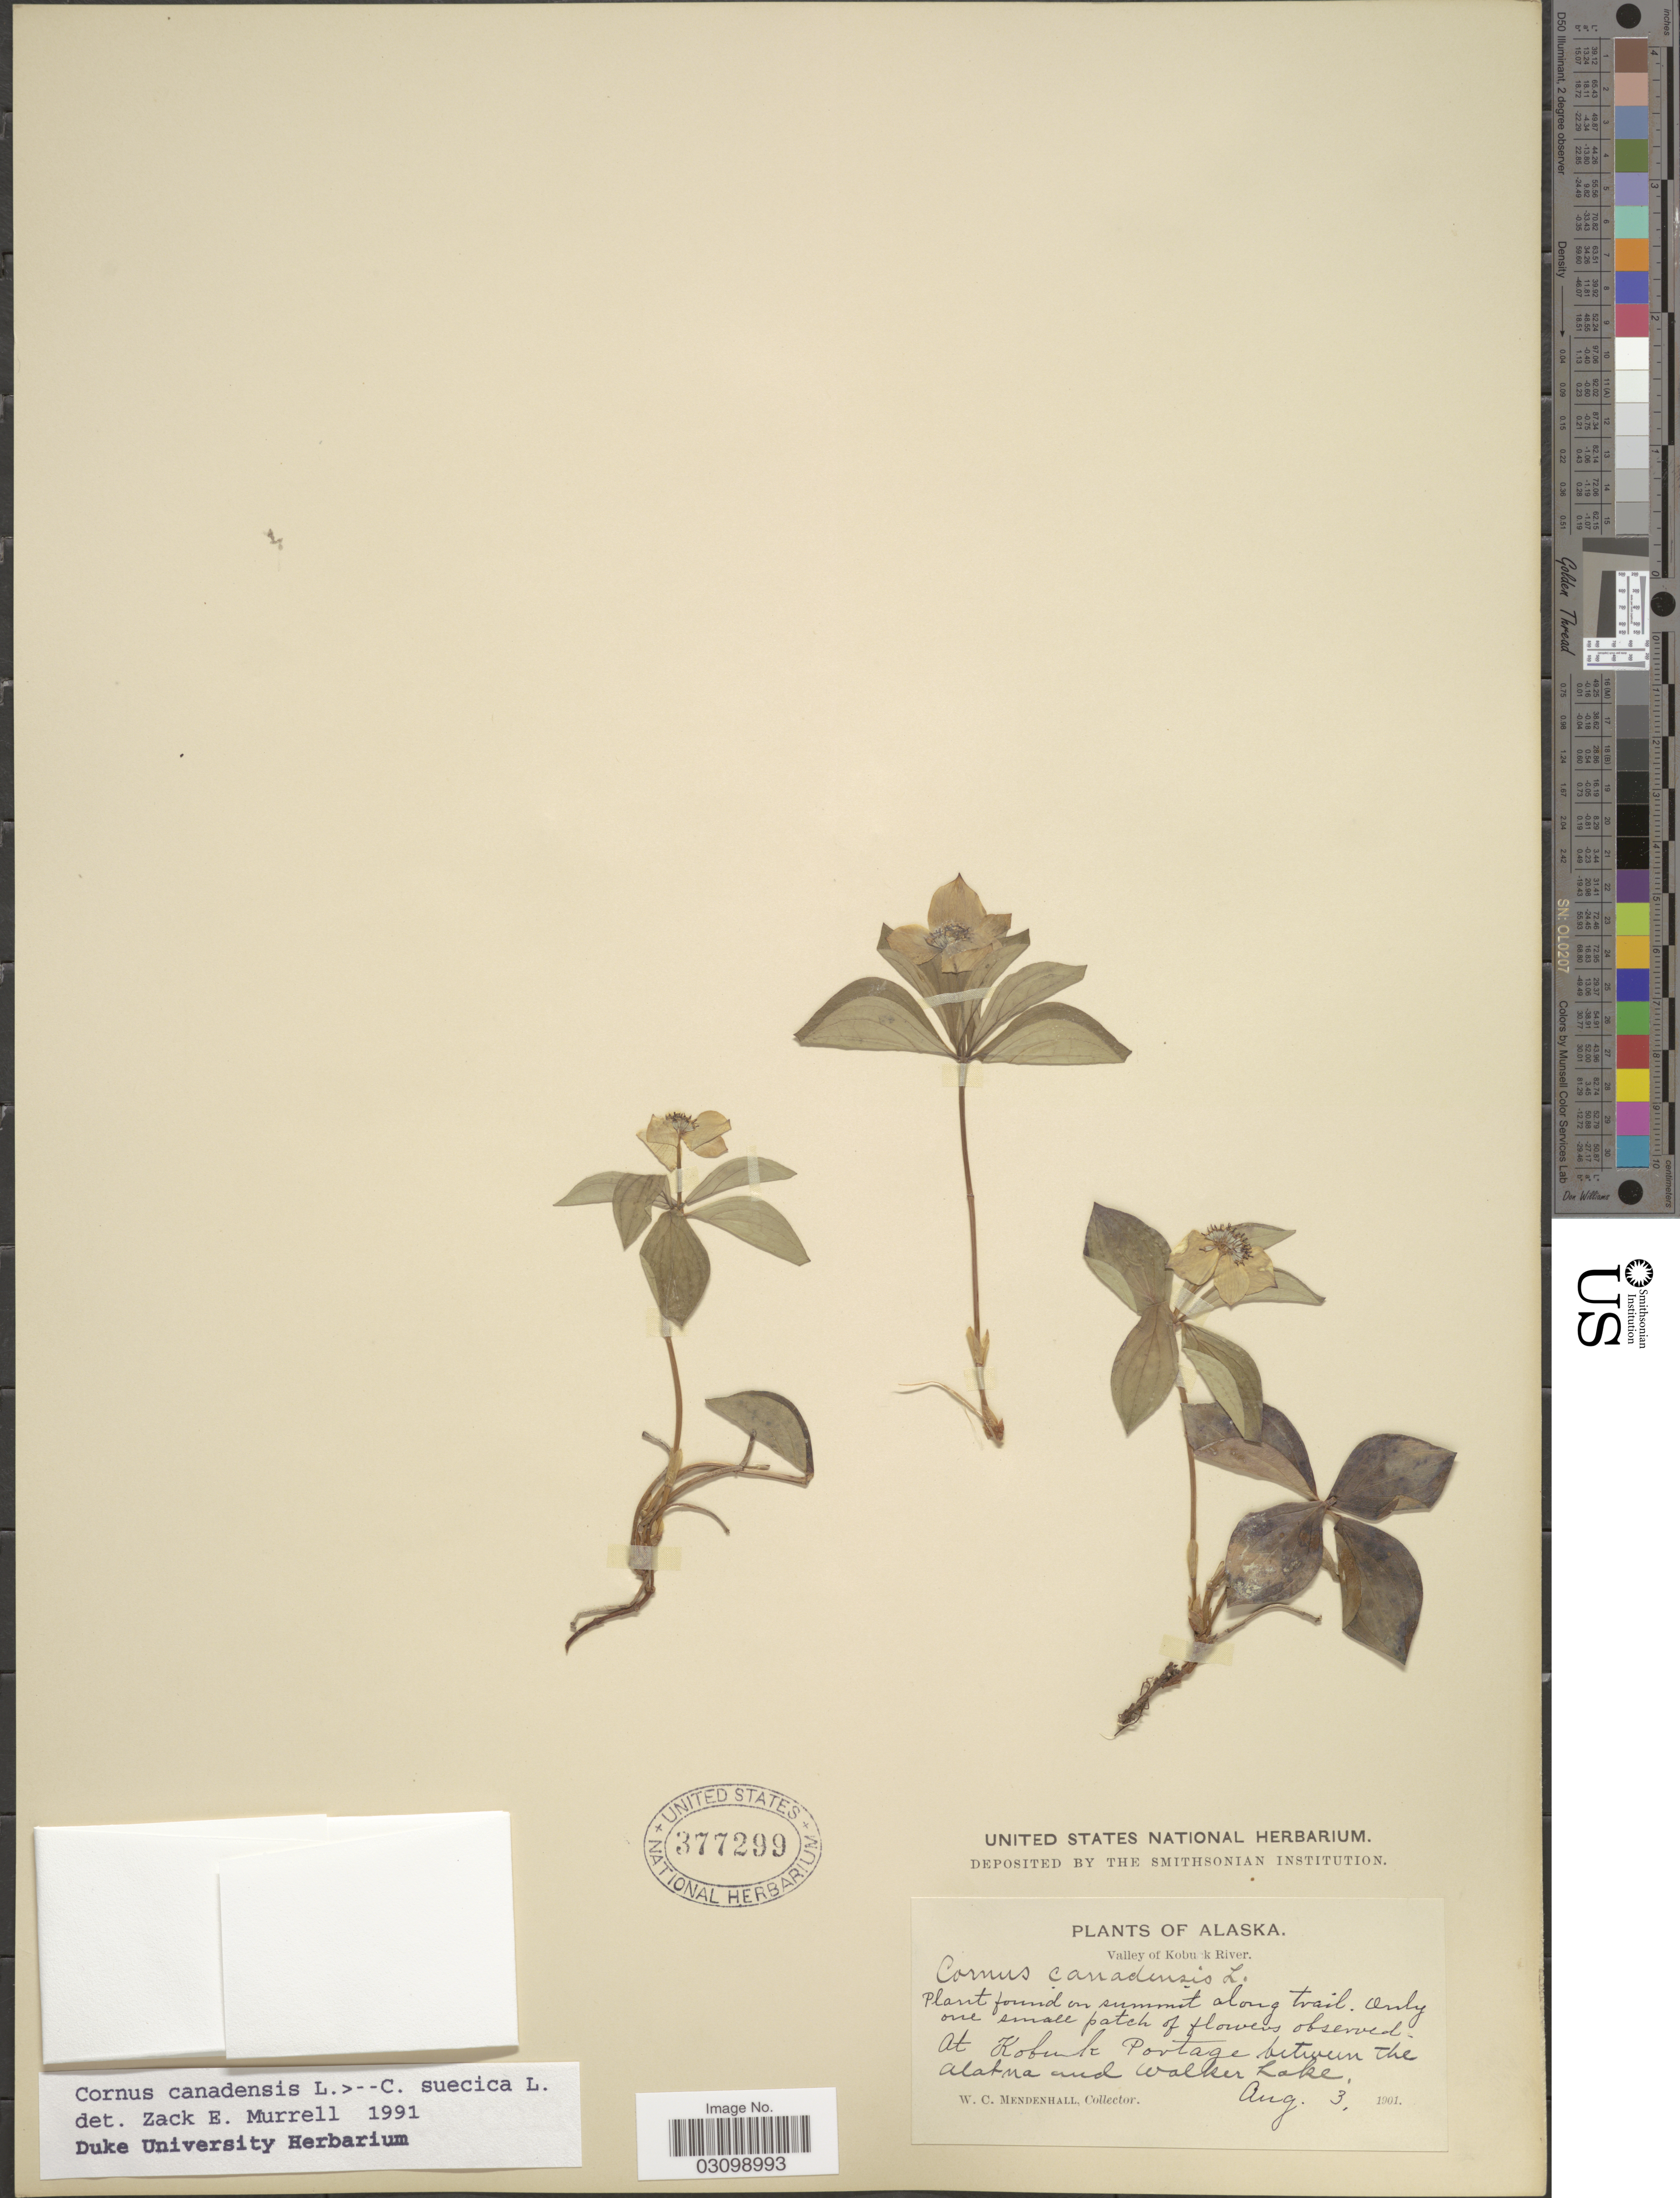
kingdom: Plantae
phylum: Tracheophyta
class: Magnoliopsida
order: Cornales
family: Cornaceae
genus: Cornus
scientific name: Cornus sp.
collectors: W. Mendenhall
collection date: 1901-08-03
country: United States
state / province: Alaska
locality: Valley of Kobuk River, At Kobuk Portage between the Alatna and Walker Lake.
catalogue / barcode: US 377299